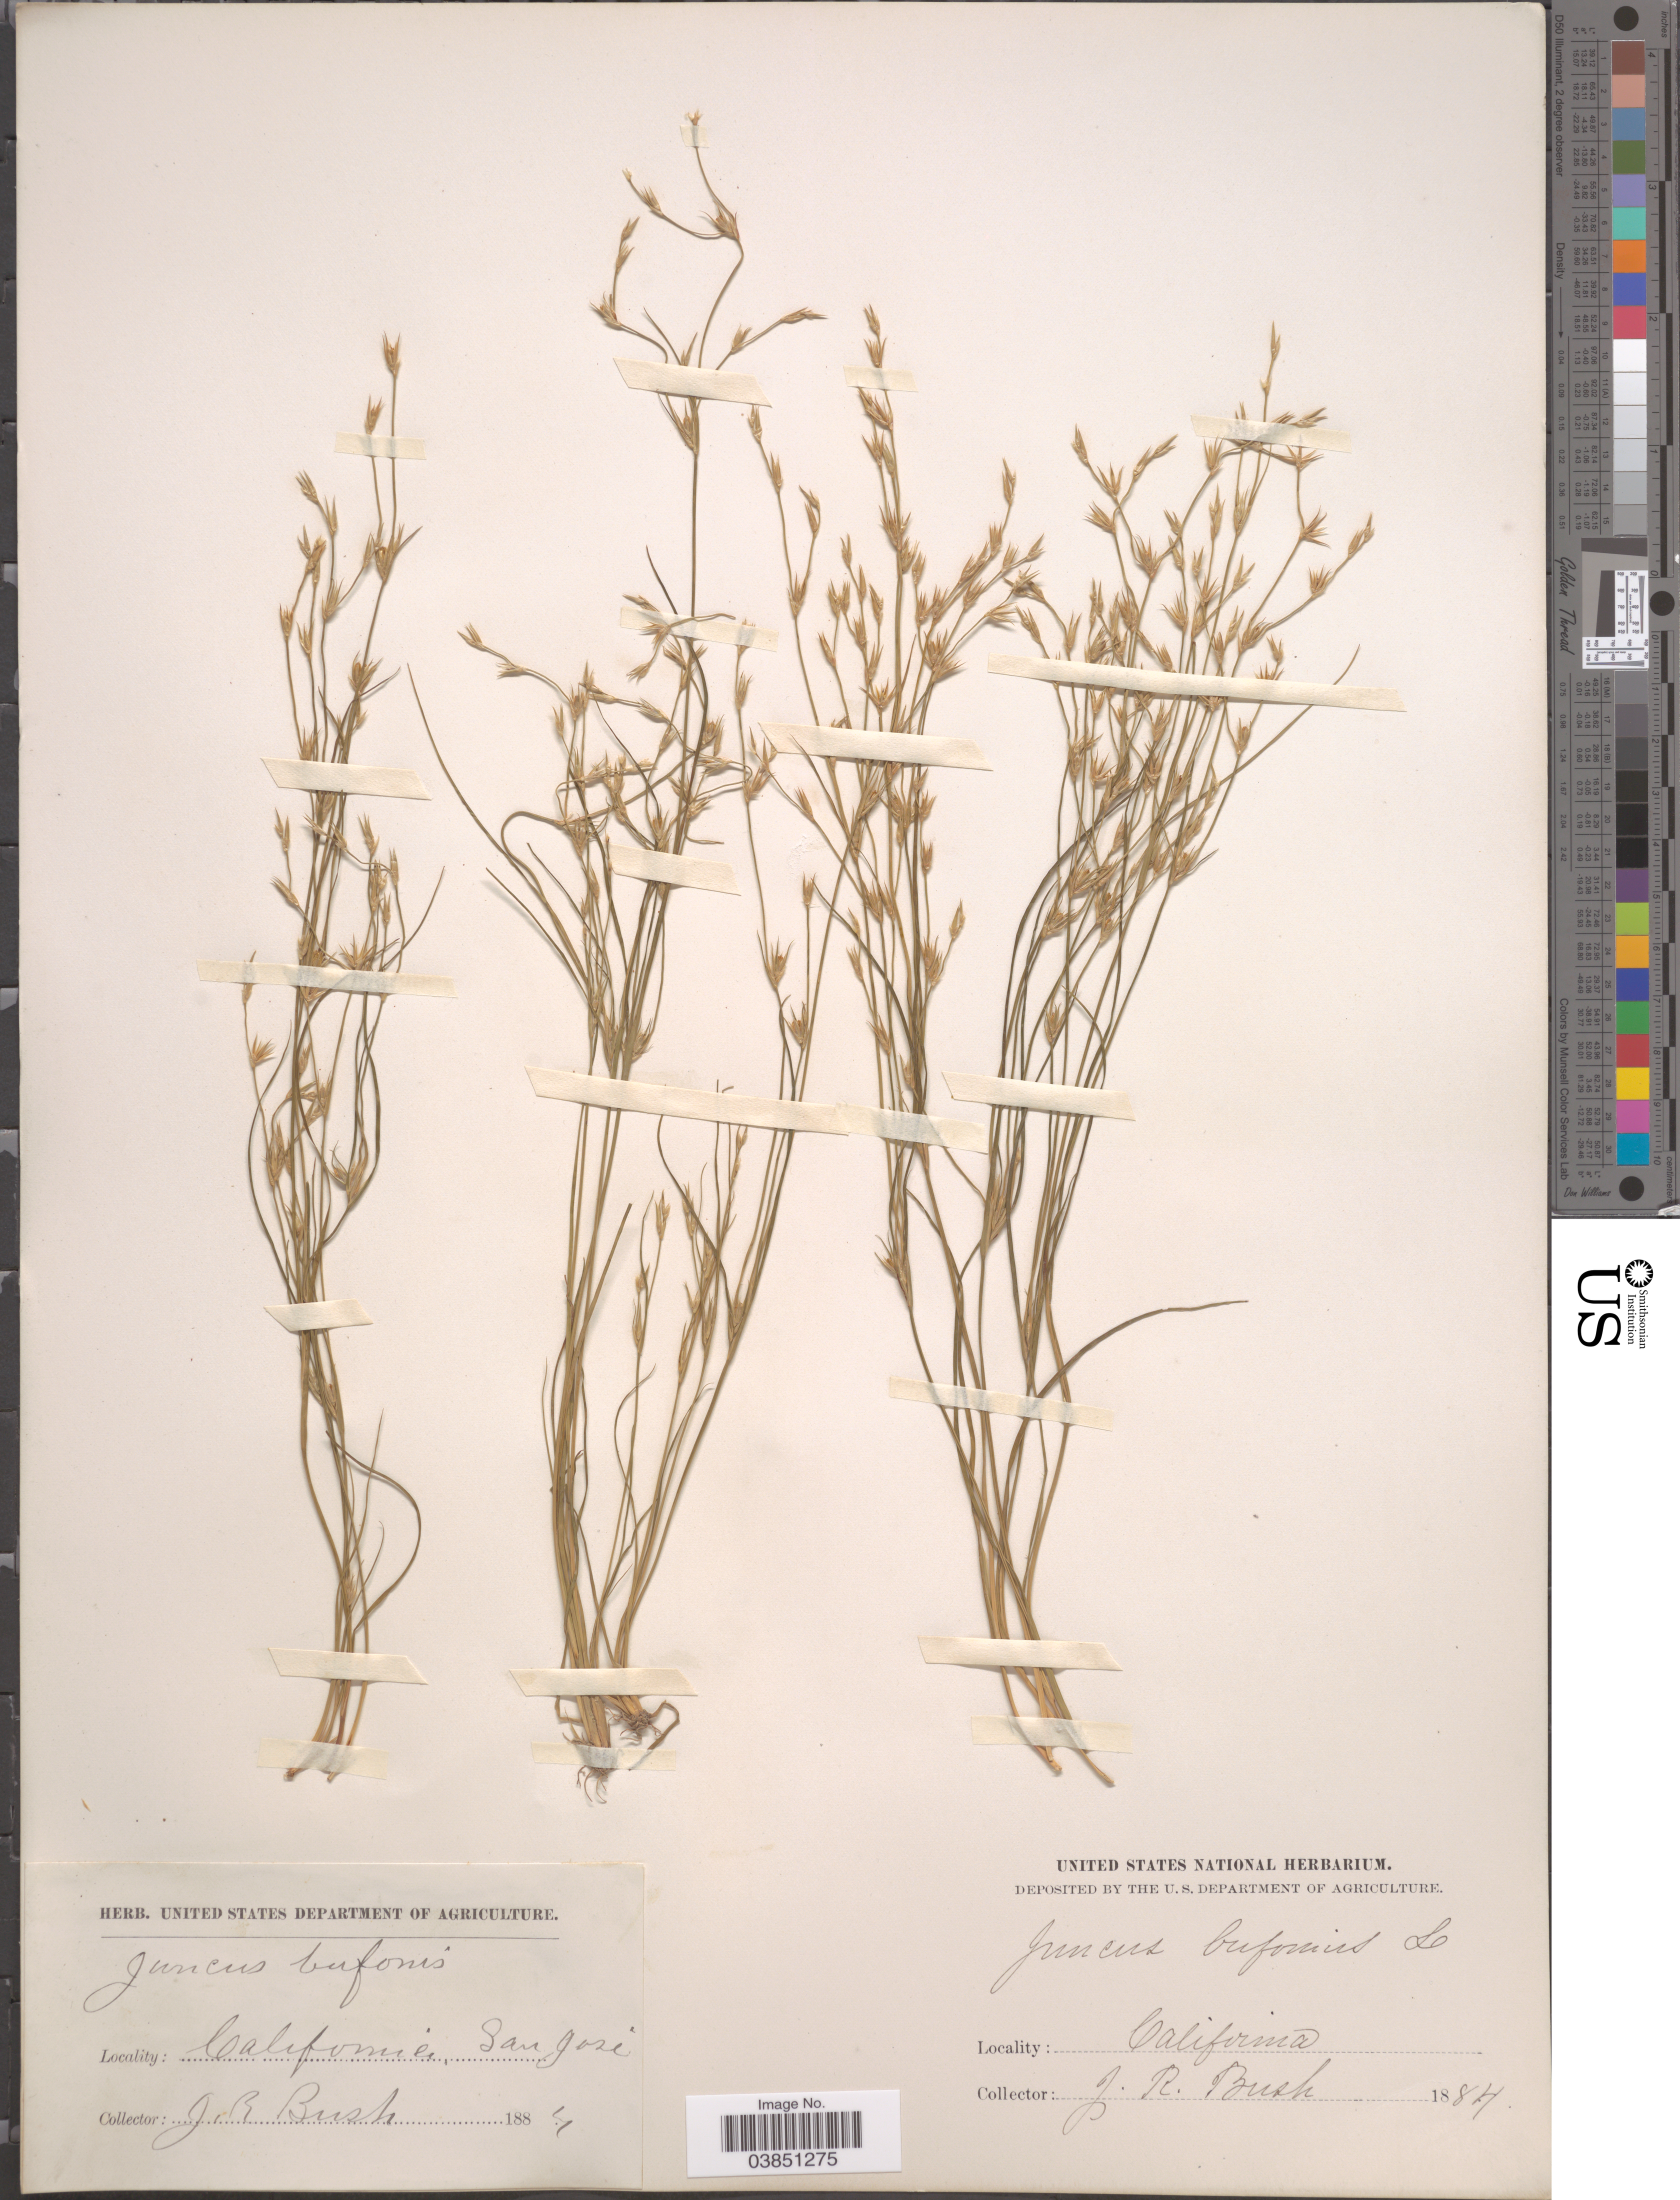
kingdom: Plantae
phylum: Tracheophyta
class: Liliopsida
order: Poales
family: Juncaceae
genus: Juncus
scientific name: Juncus bufonius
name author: L.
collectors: J. Bush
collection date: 1884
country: United States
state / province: California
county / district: Santa Clara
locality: San José.